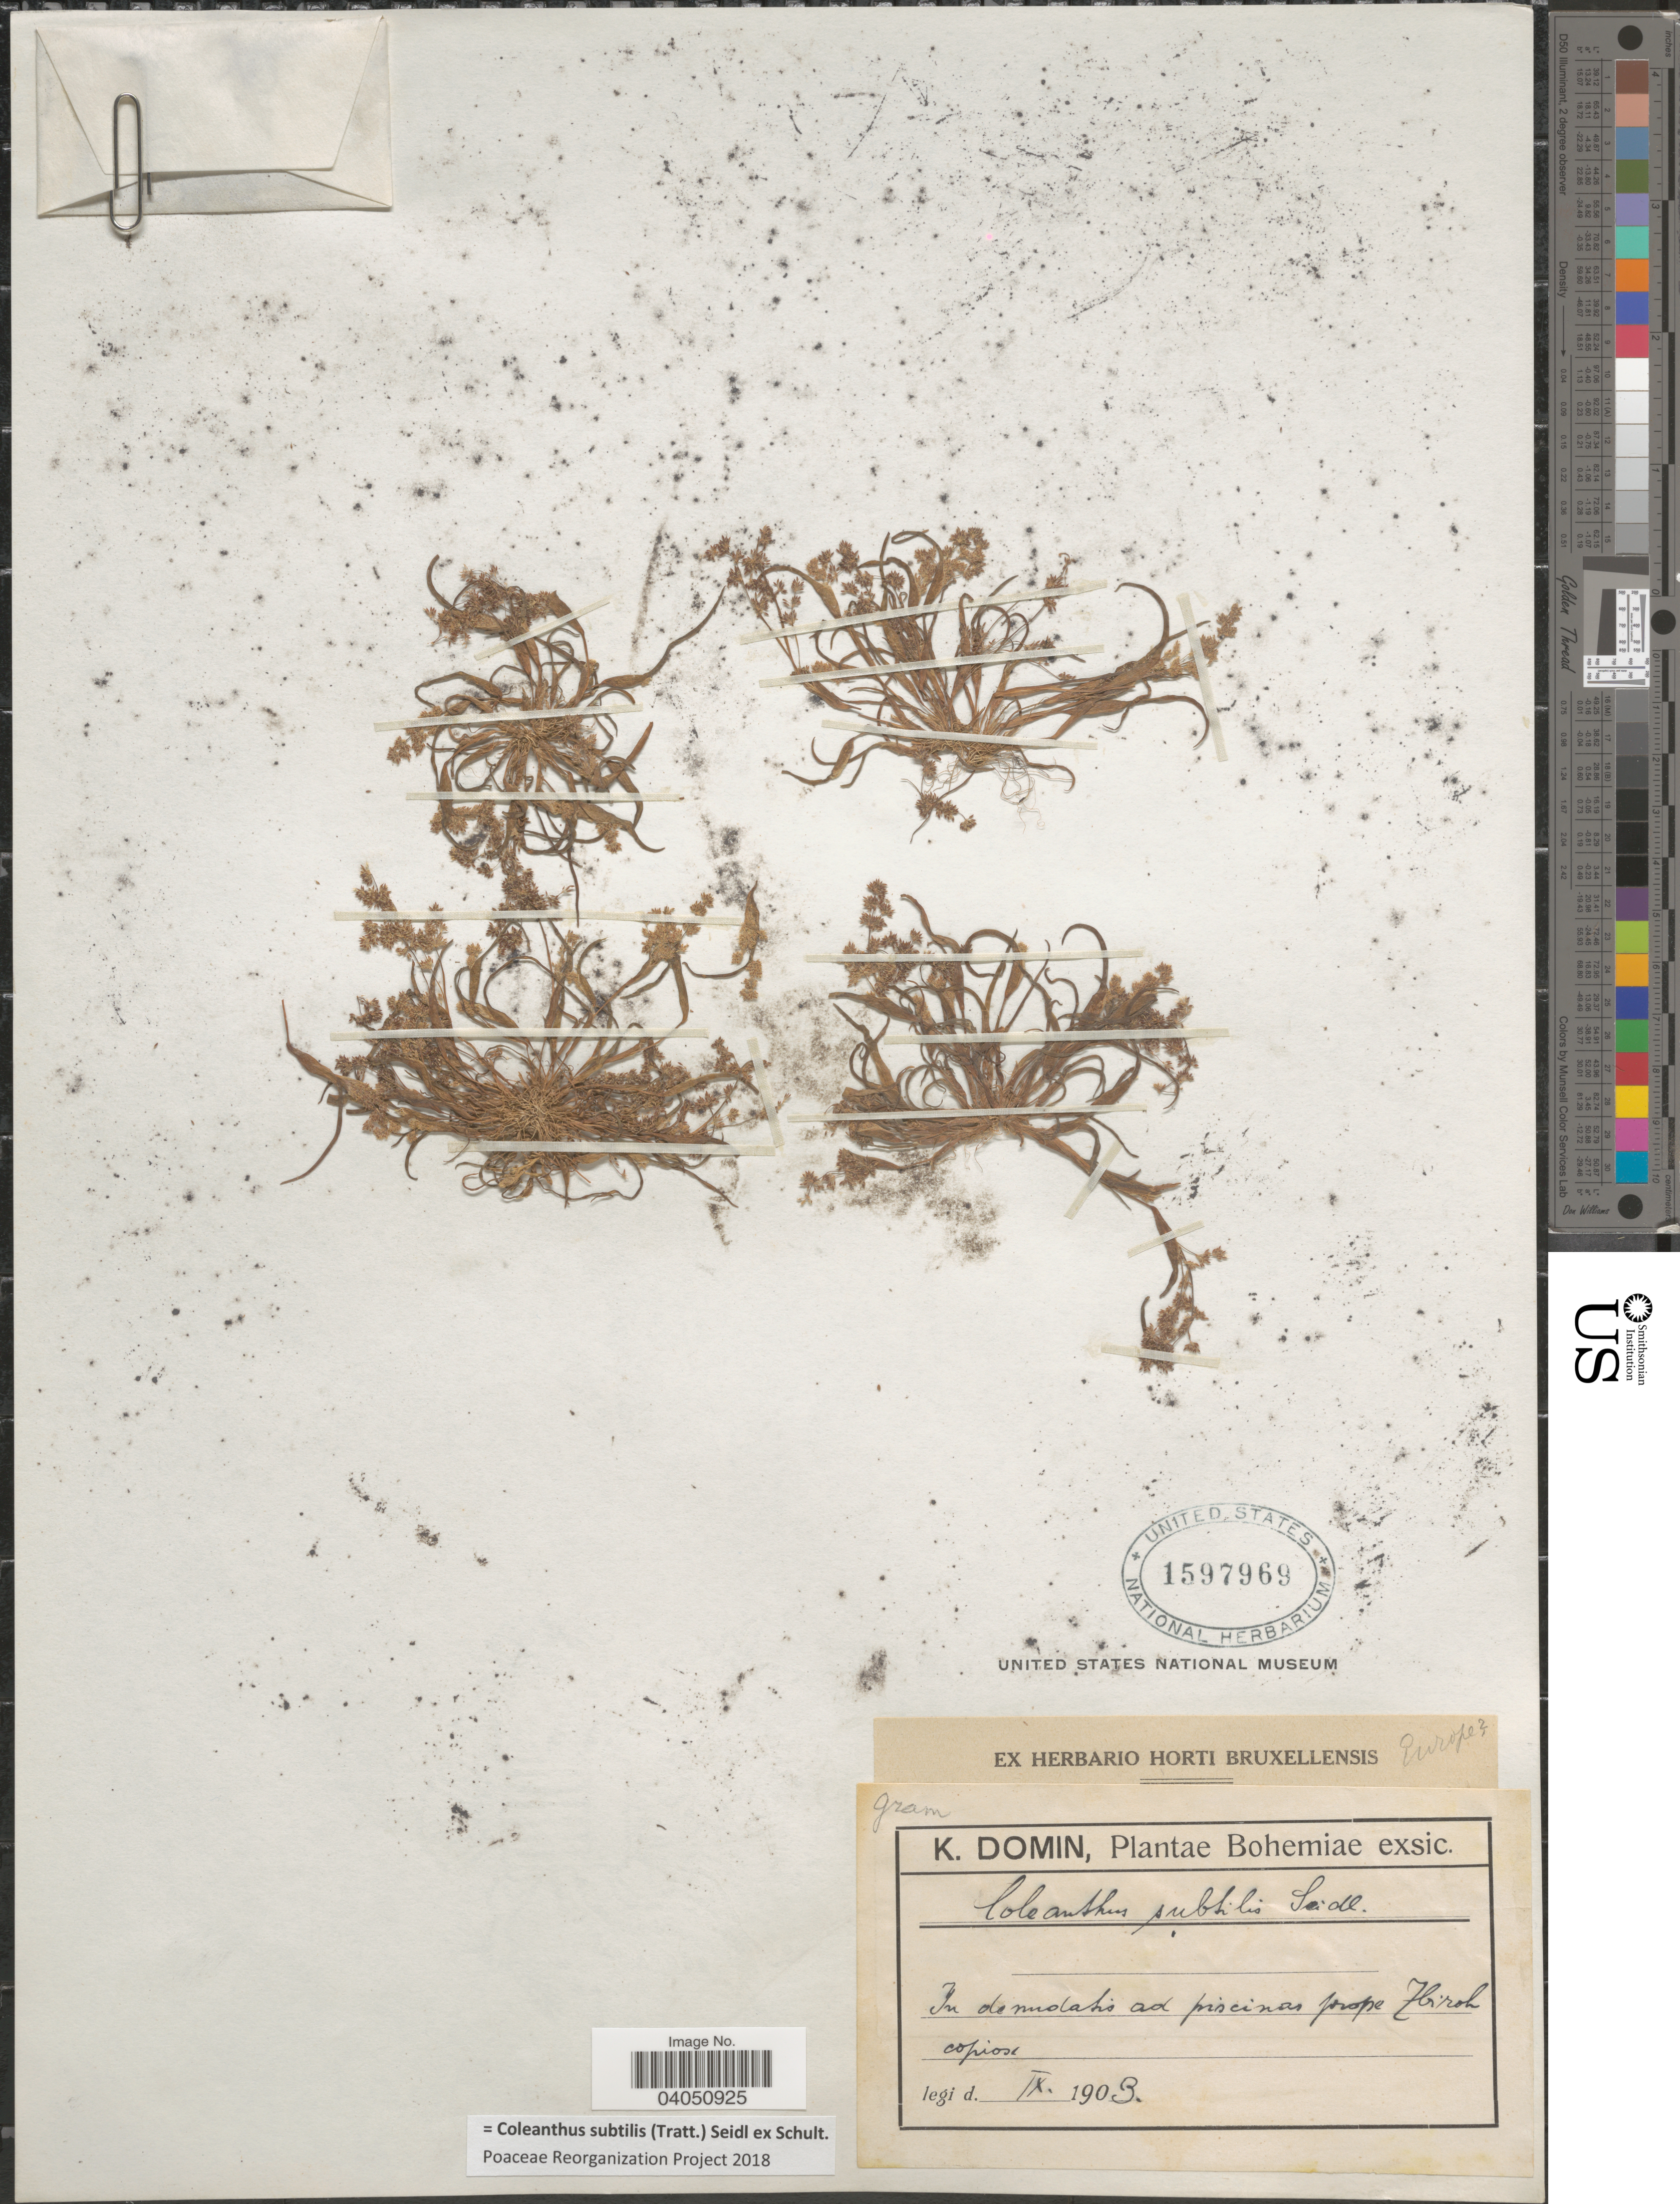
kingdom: Plantae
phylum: Tracheophyta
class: Liliopsida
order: Poales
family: Poaceae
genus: Coleanthus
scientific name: Coleanthus subtilis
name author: (Tratt.) Seidl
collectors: K. Domin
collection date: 1903-09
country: Czechia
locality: Bohemiae. In de molatis ad piscinas prope Zbiroh copiose.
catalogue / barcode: US 1597969